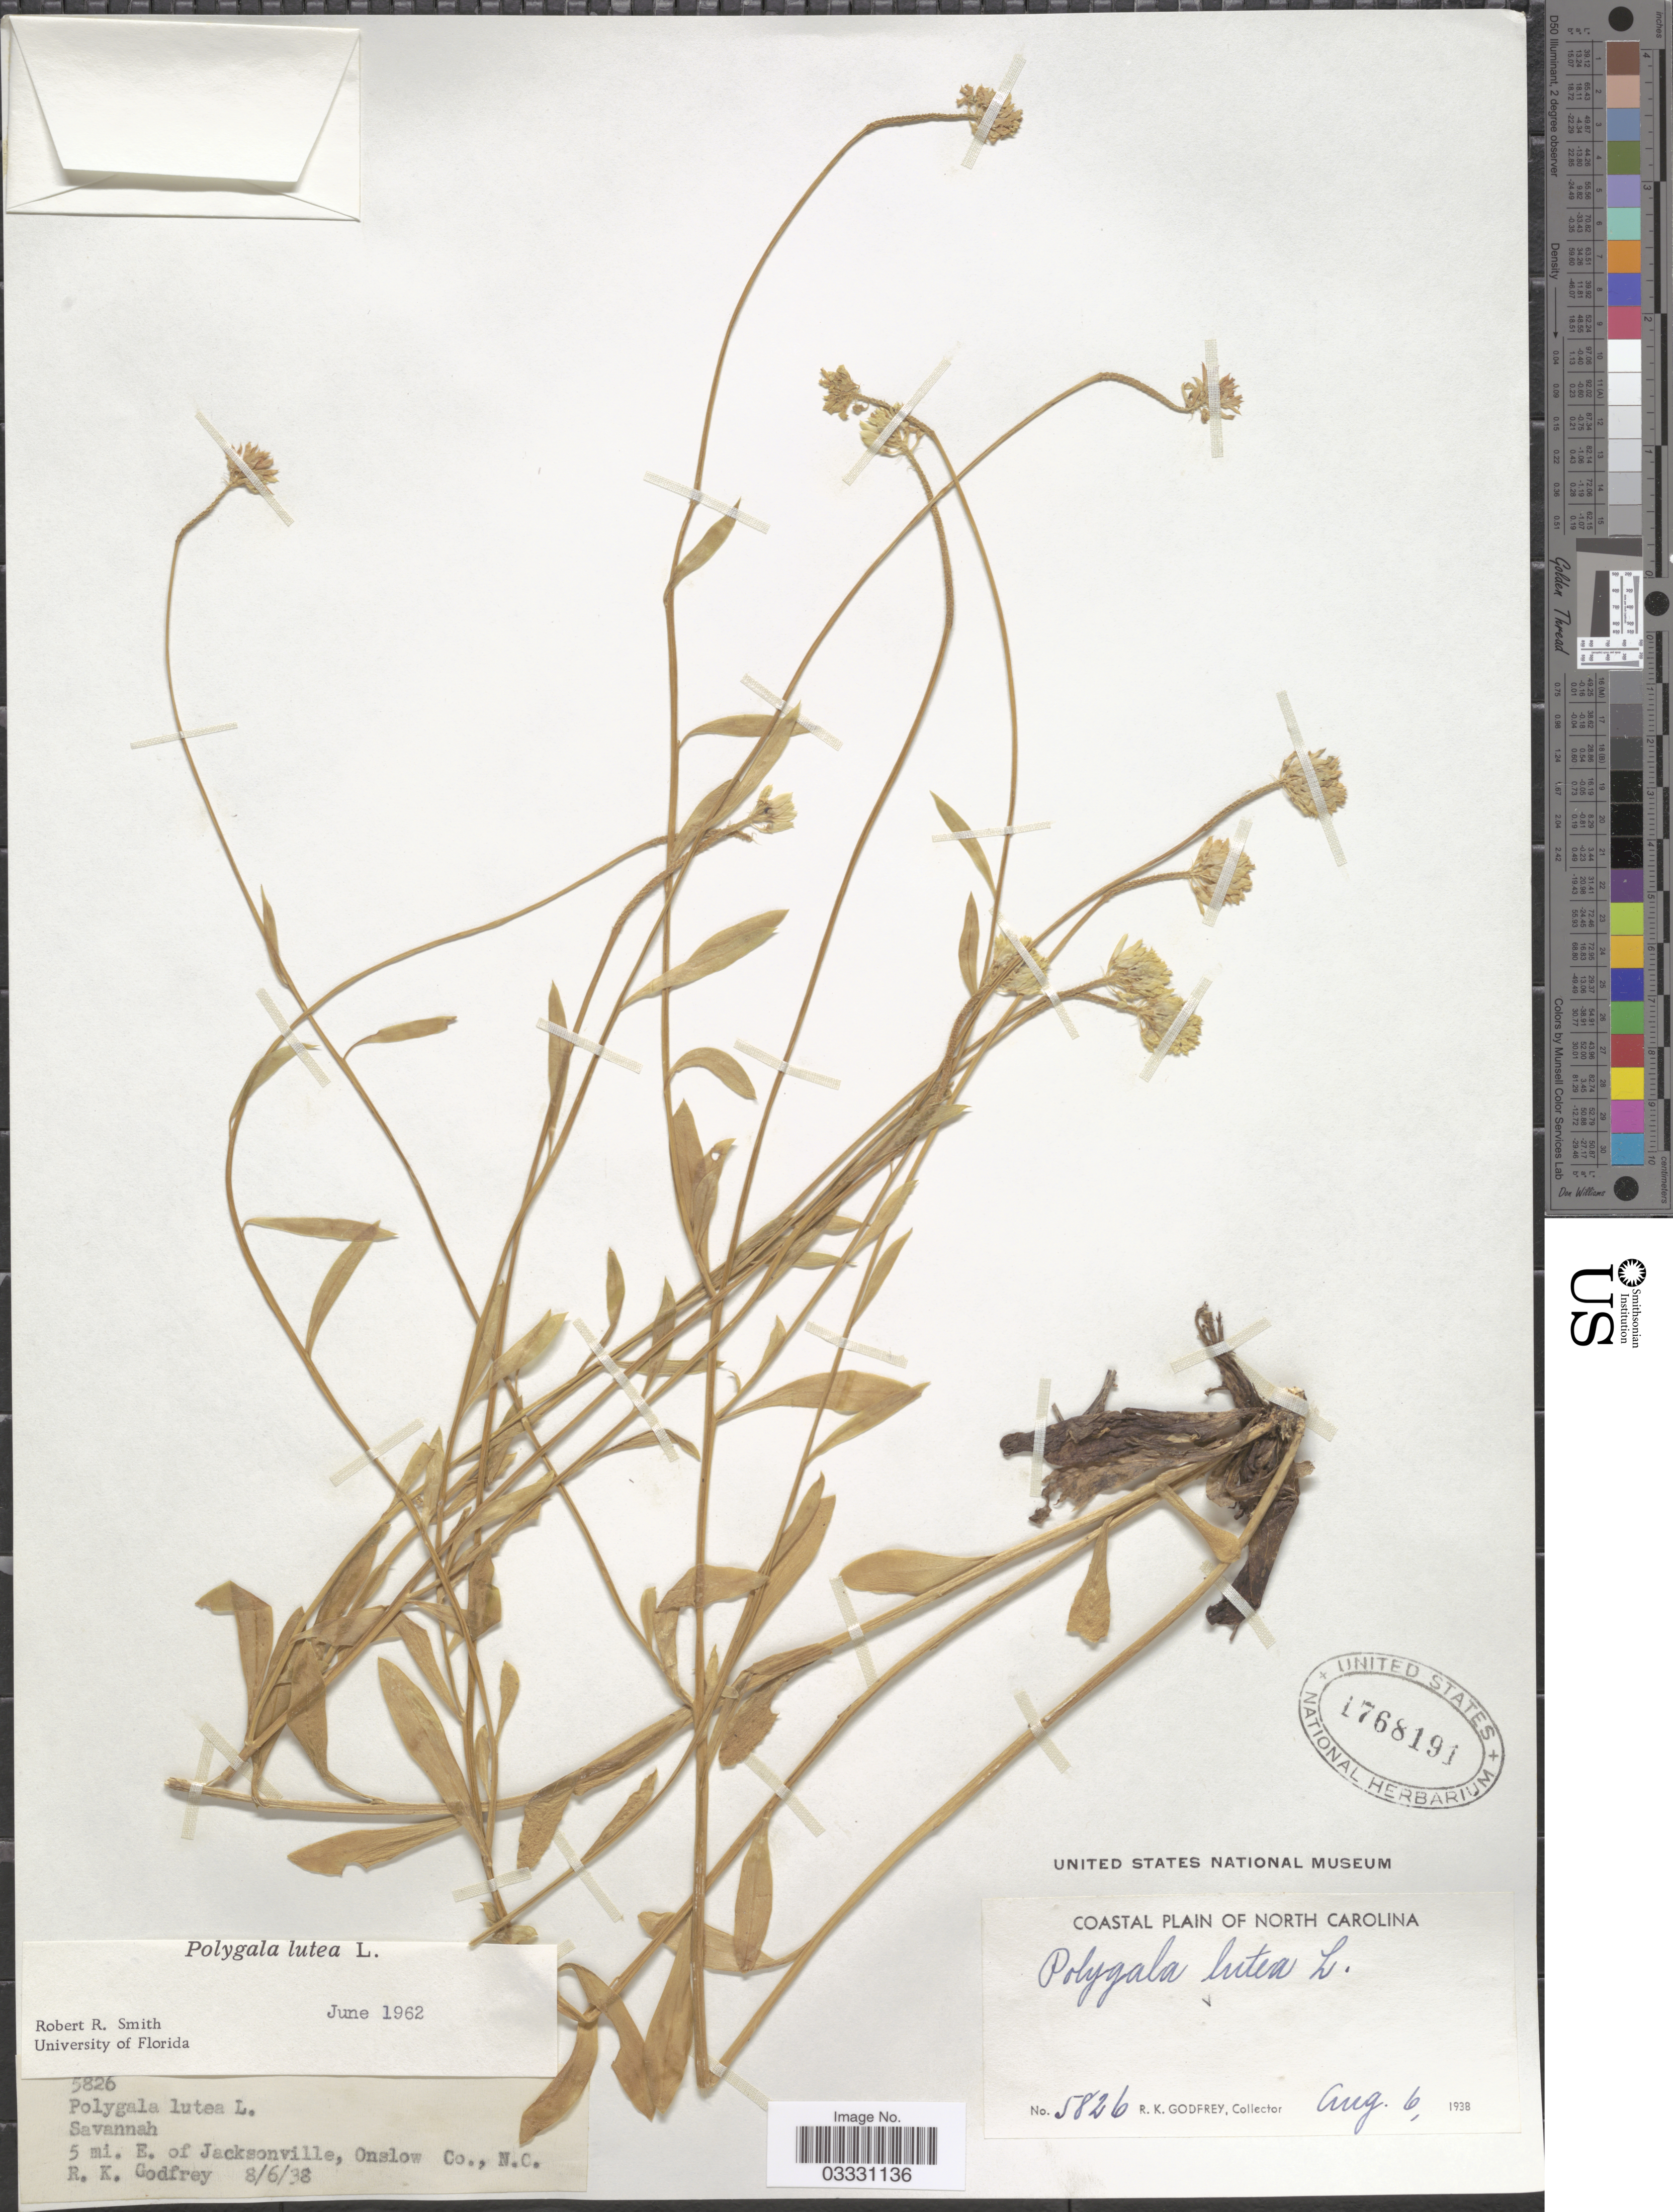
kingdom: Plantae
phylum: Tracheophyta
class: Magnoliopsida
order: Fabales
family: Polygalaceae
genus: Polygala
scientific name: Polygala lutea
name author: L.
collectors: R. K. Godfrey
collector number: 5826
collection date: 1938-08-06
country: United States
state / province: North Carolina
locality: Coastal plain of North Carolina. 5 mi. E. of Jacksonville, Onslow Co.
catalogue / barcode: US 1768191